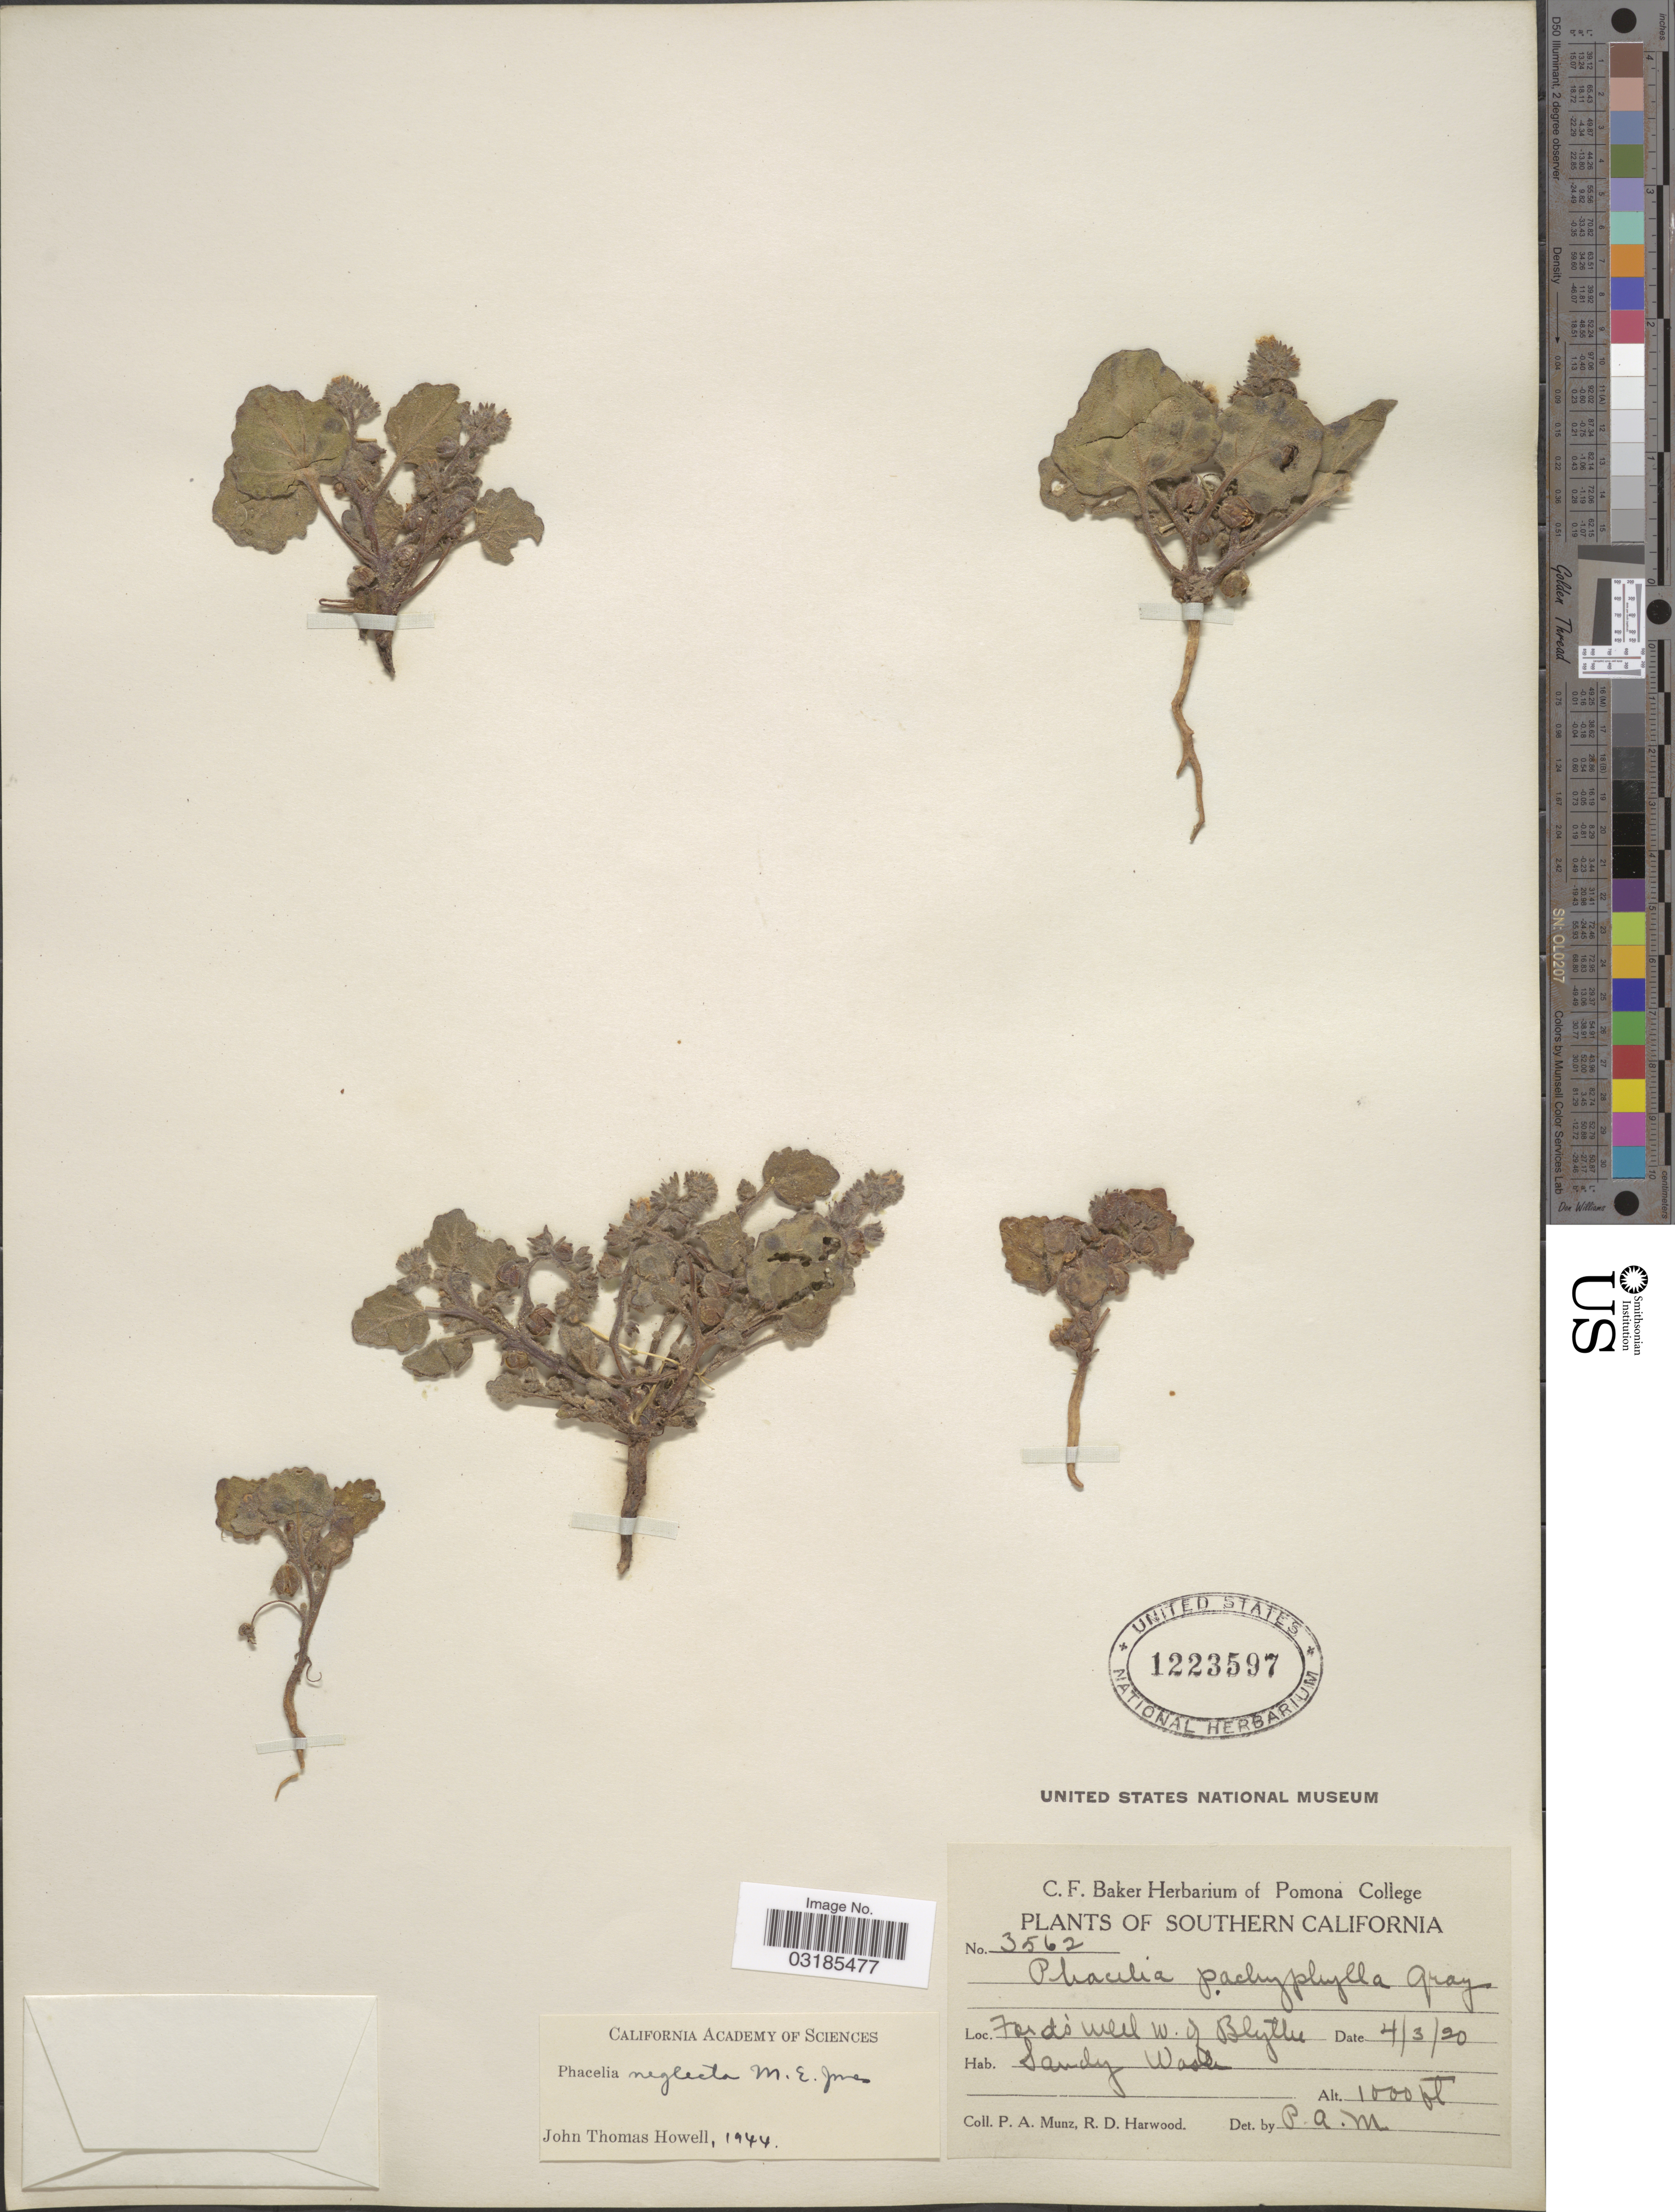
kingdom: Plantae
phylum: Tracheophyta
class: Magnoliopsida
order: Boraginales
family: Hydrophyllaceae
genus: Phacelia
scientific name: Phacelia neglecta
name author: M.E. Jones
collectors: P. A. Munz & R. Harwood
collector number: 3562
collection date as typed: Transcribed d/m/y: 3/4/20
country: United States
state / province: California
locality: Southern California, Ford's Well W. of Blythe.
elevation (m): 305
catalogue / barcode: US 1223597